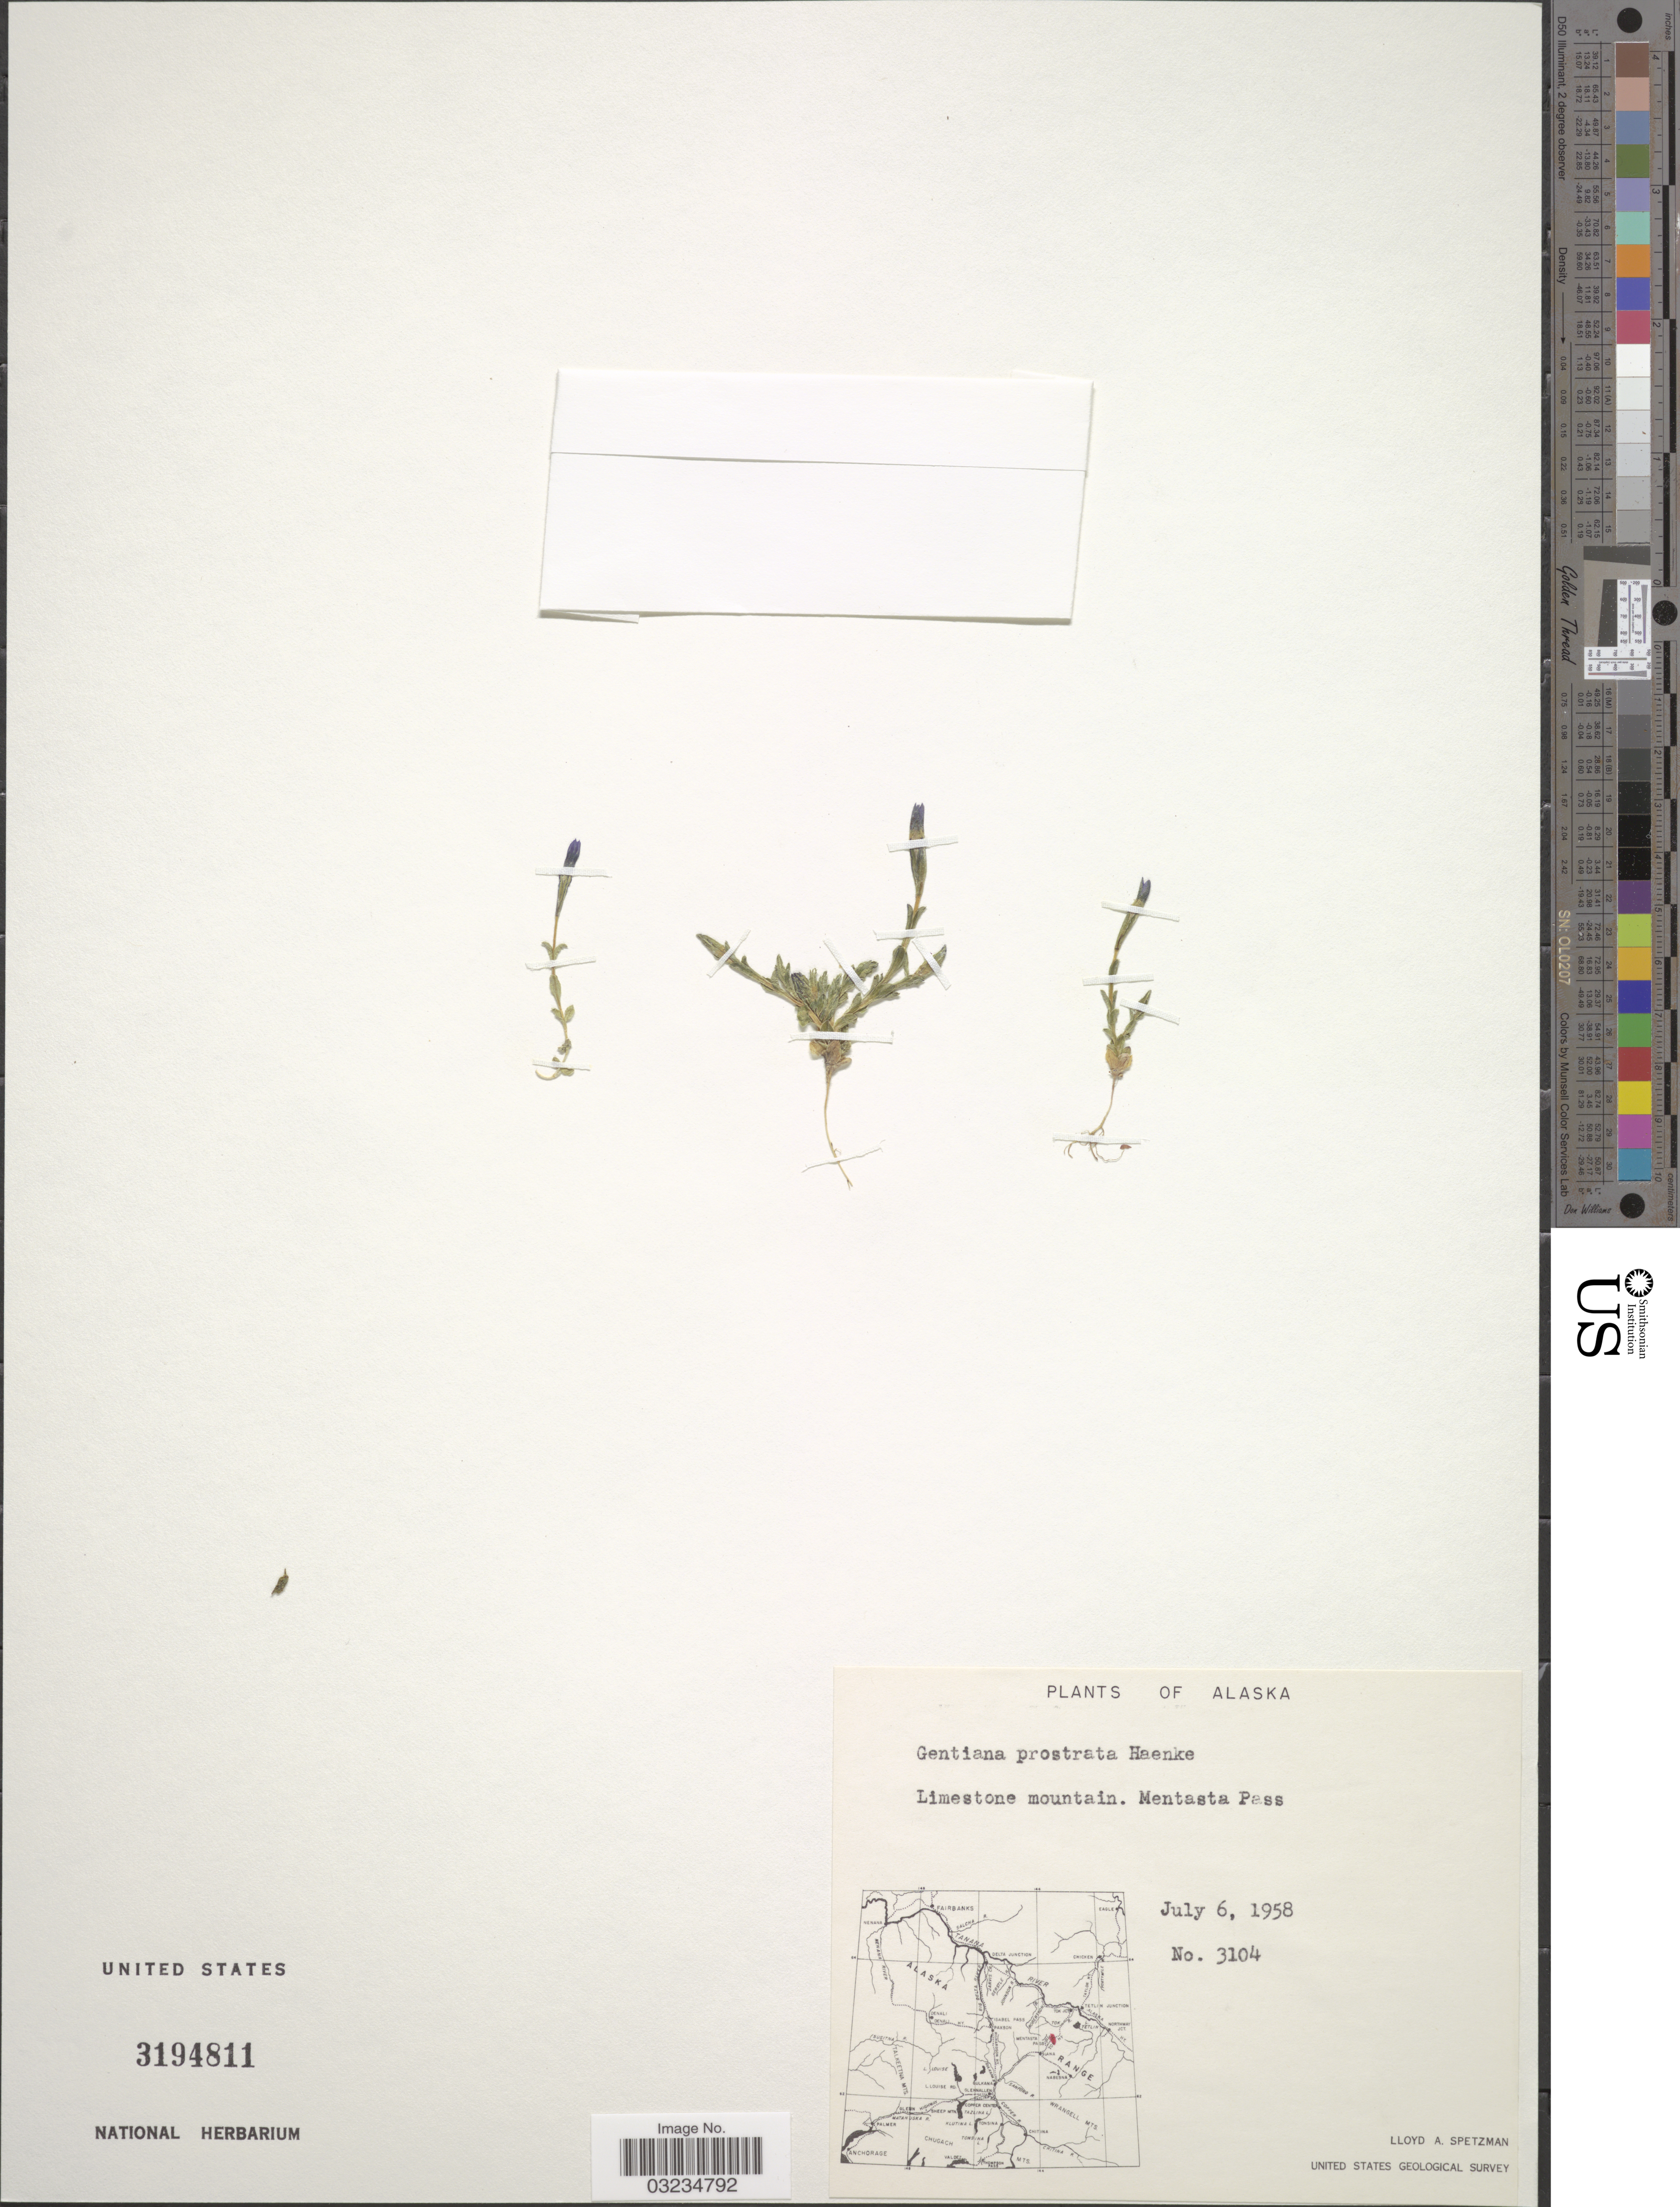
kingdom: Plantae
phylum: Tracheophyta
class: Magnoliopsida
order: Gentianales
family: Gentianaceae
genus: Gentiana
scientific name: Gentiana prostrata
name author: Haenke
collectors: L. Spetzman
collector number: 3104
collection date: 1958-07-06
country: United States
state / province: Alaska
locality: Limestone mountain. Mentasta Pass.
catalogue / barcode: US 3194811